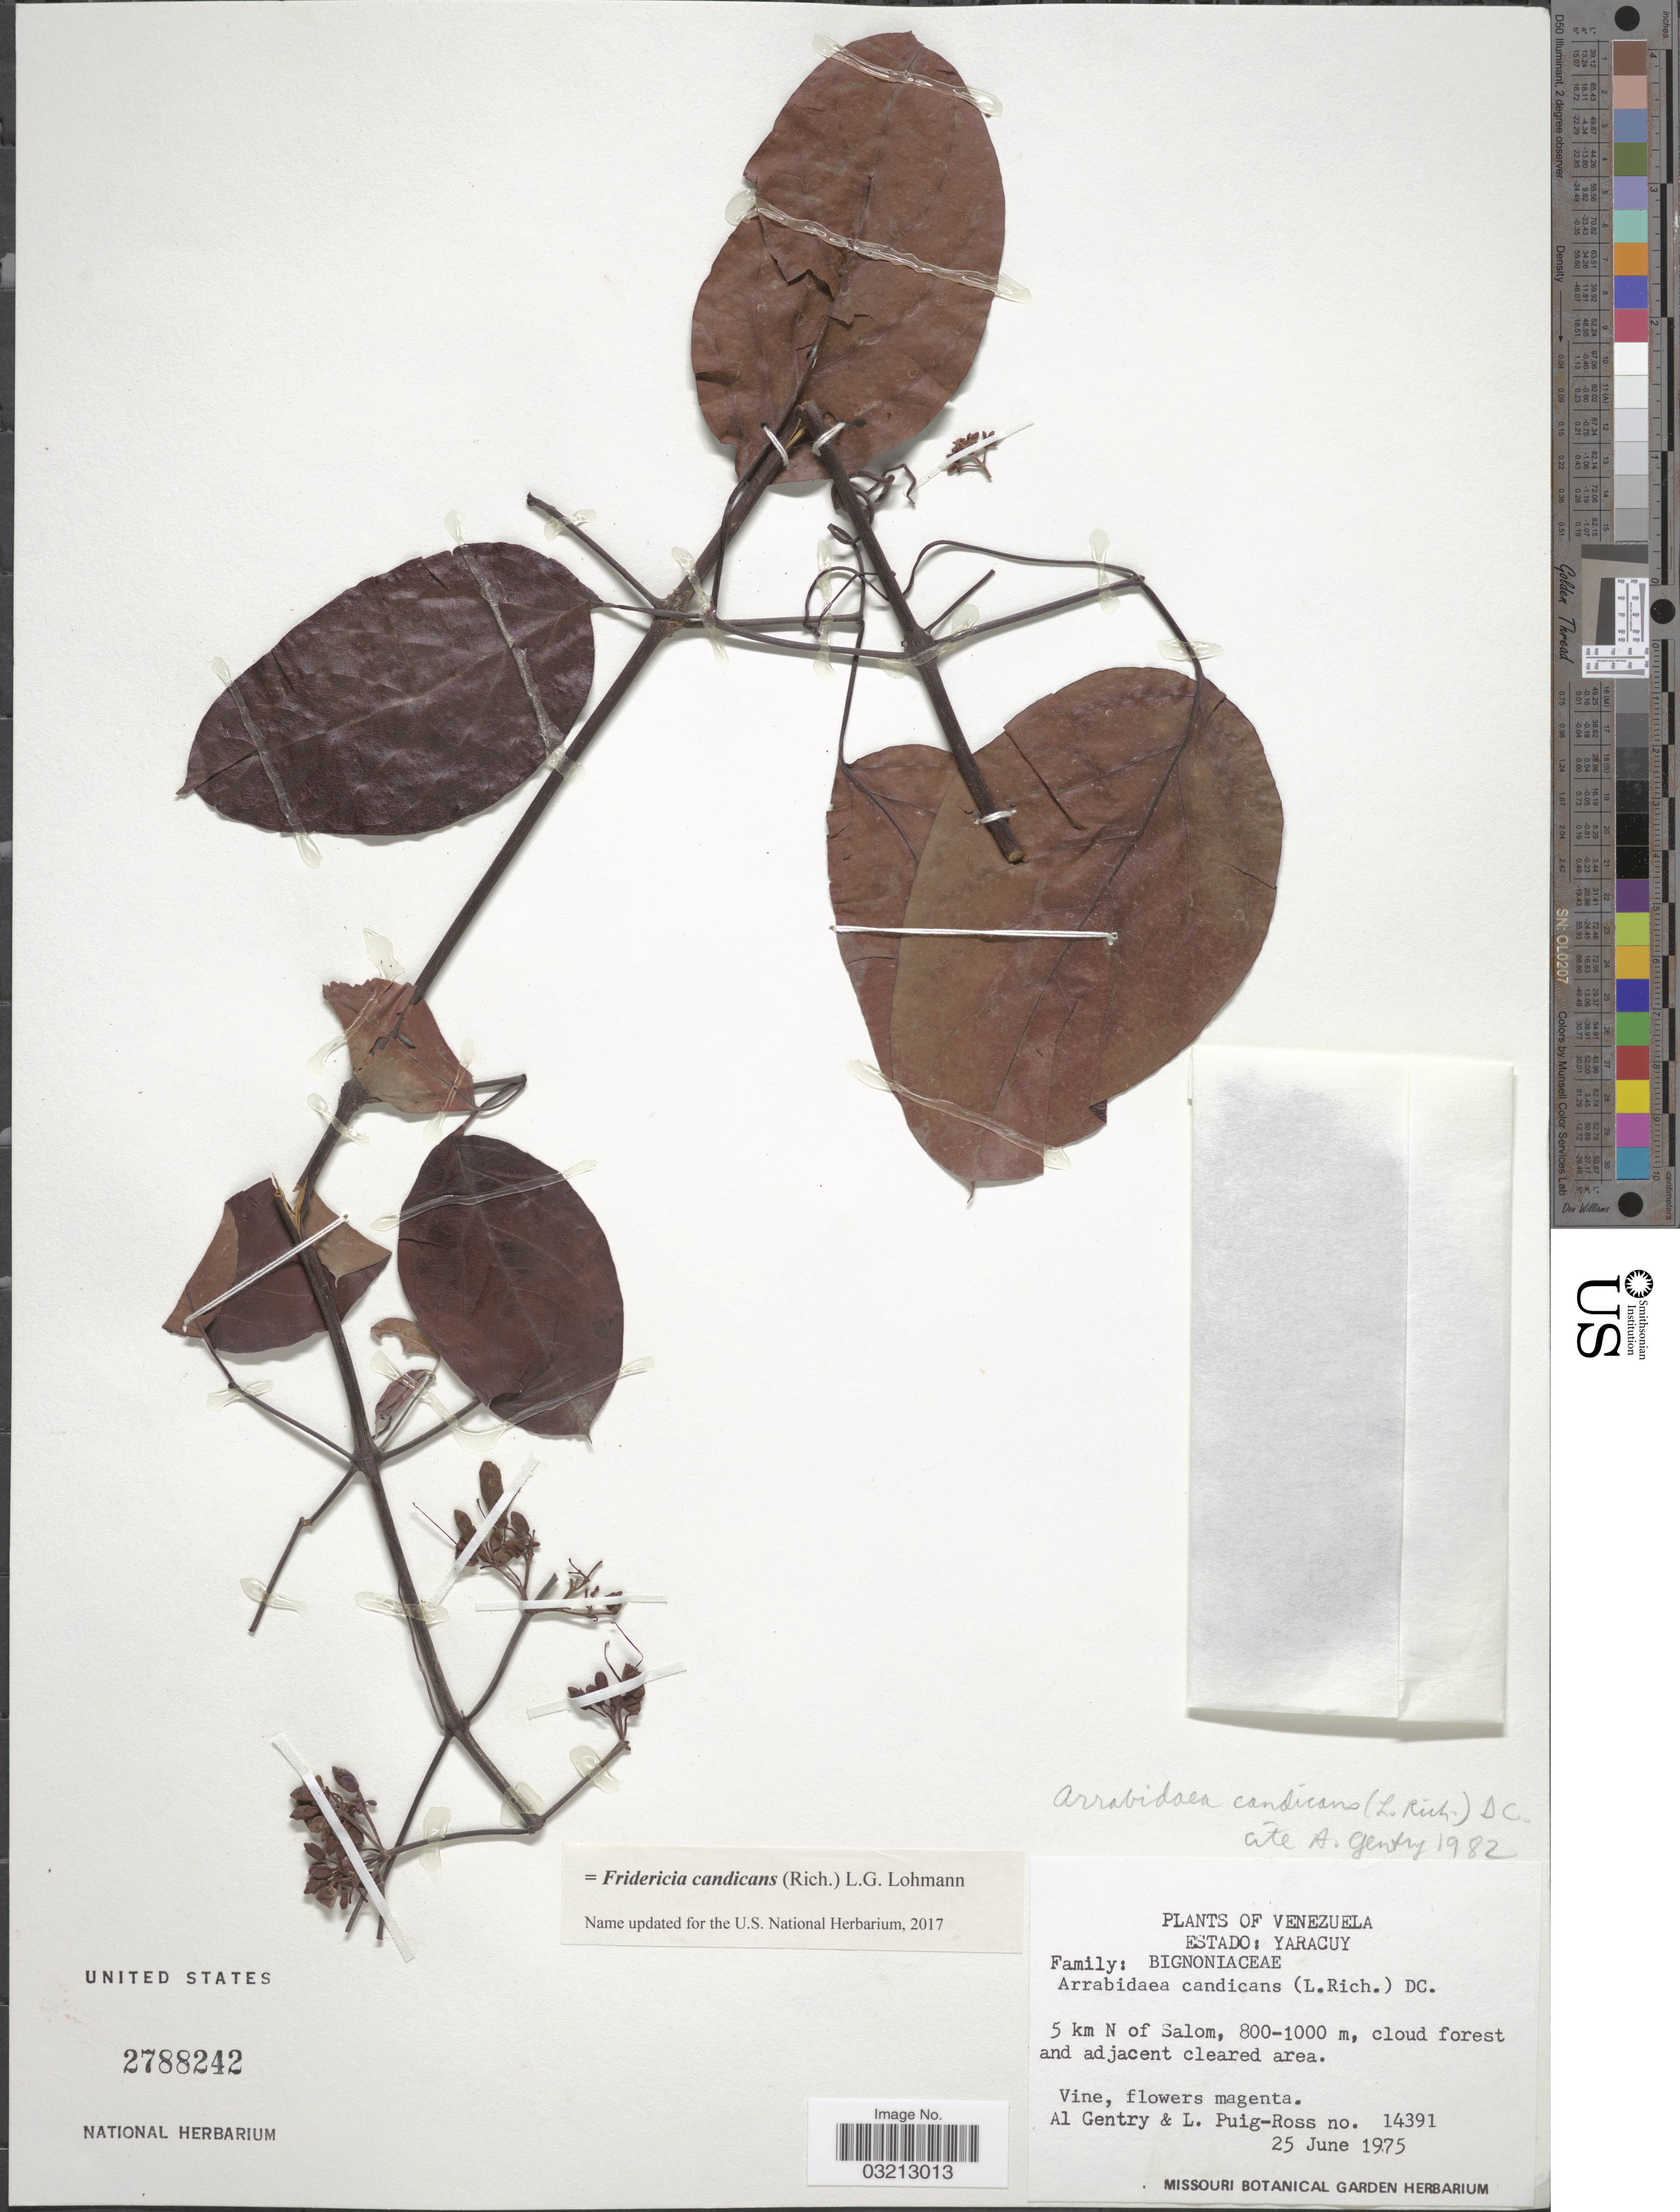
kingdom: Plantae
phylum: Tracheophyta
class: Magnoliopsida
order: Lamiales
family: Bignoniaceae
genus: Fridericia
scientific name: Fridericia candicans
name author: (Rich.) L.G. Lohmann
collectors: A. H. Gentry & L. Puig-Ross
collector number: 14391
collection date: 1975-06-25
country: Venezuela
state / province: Yaracuy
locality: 5 km N of Salom, cloud forest and adjacent cleared area.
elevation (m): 800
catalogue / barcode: US 2788242